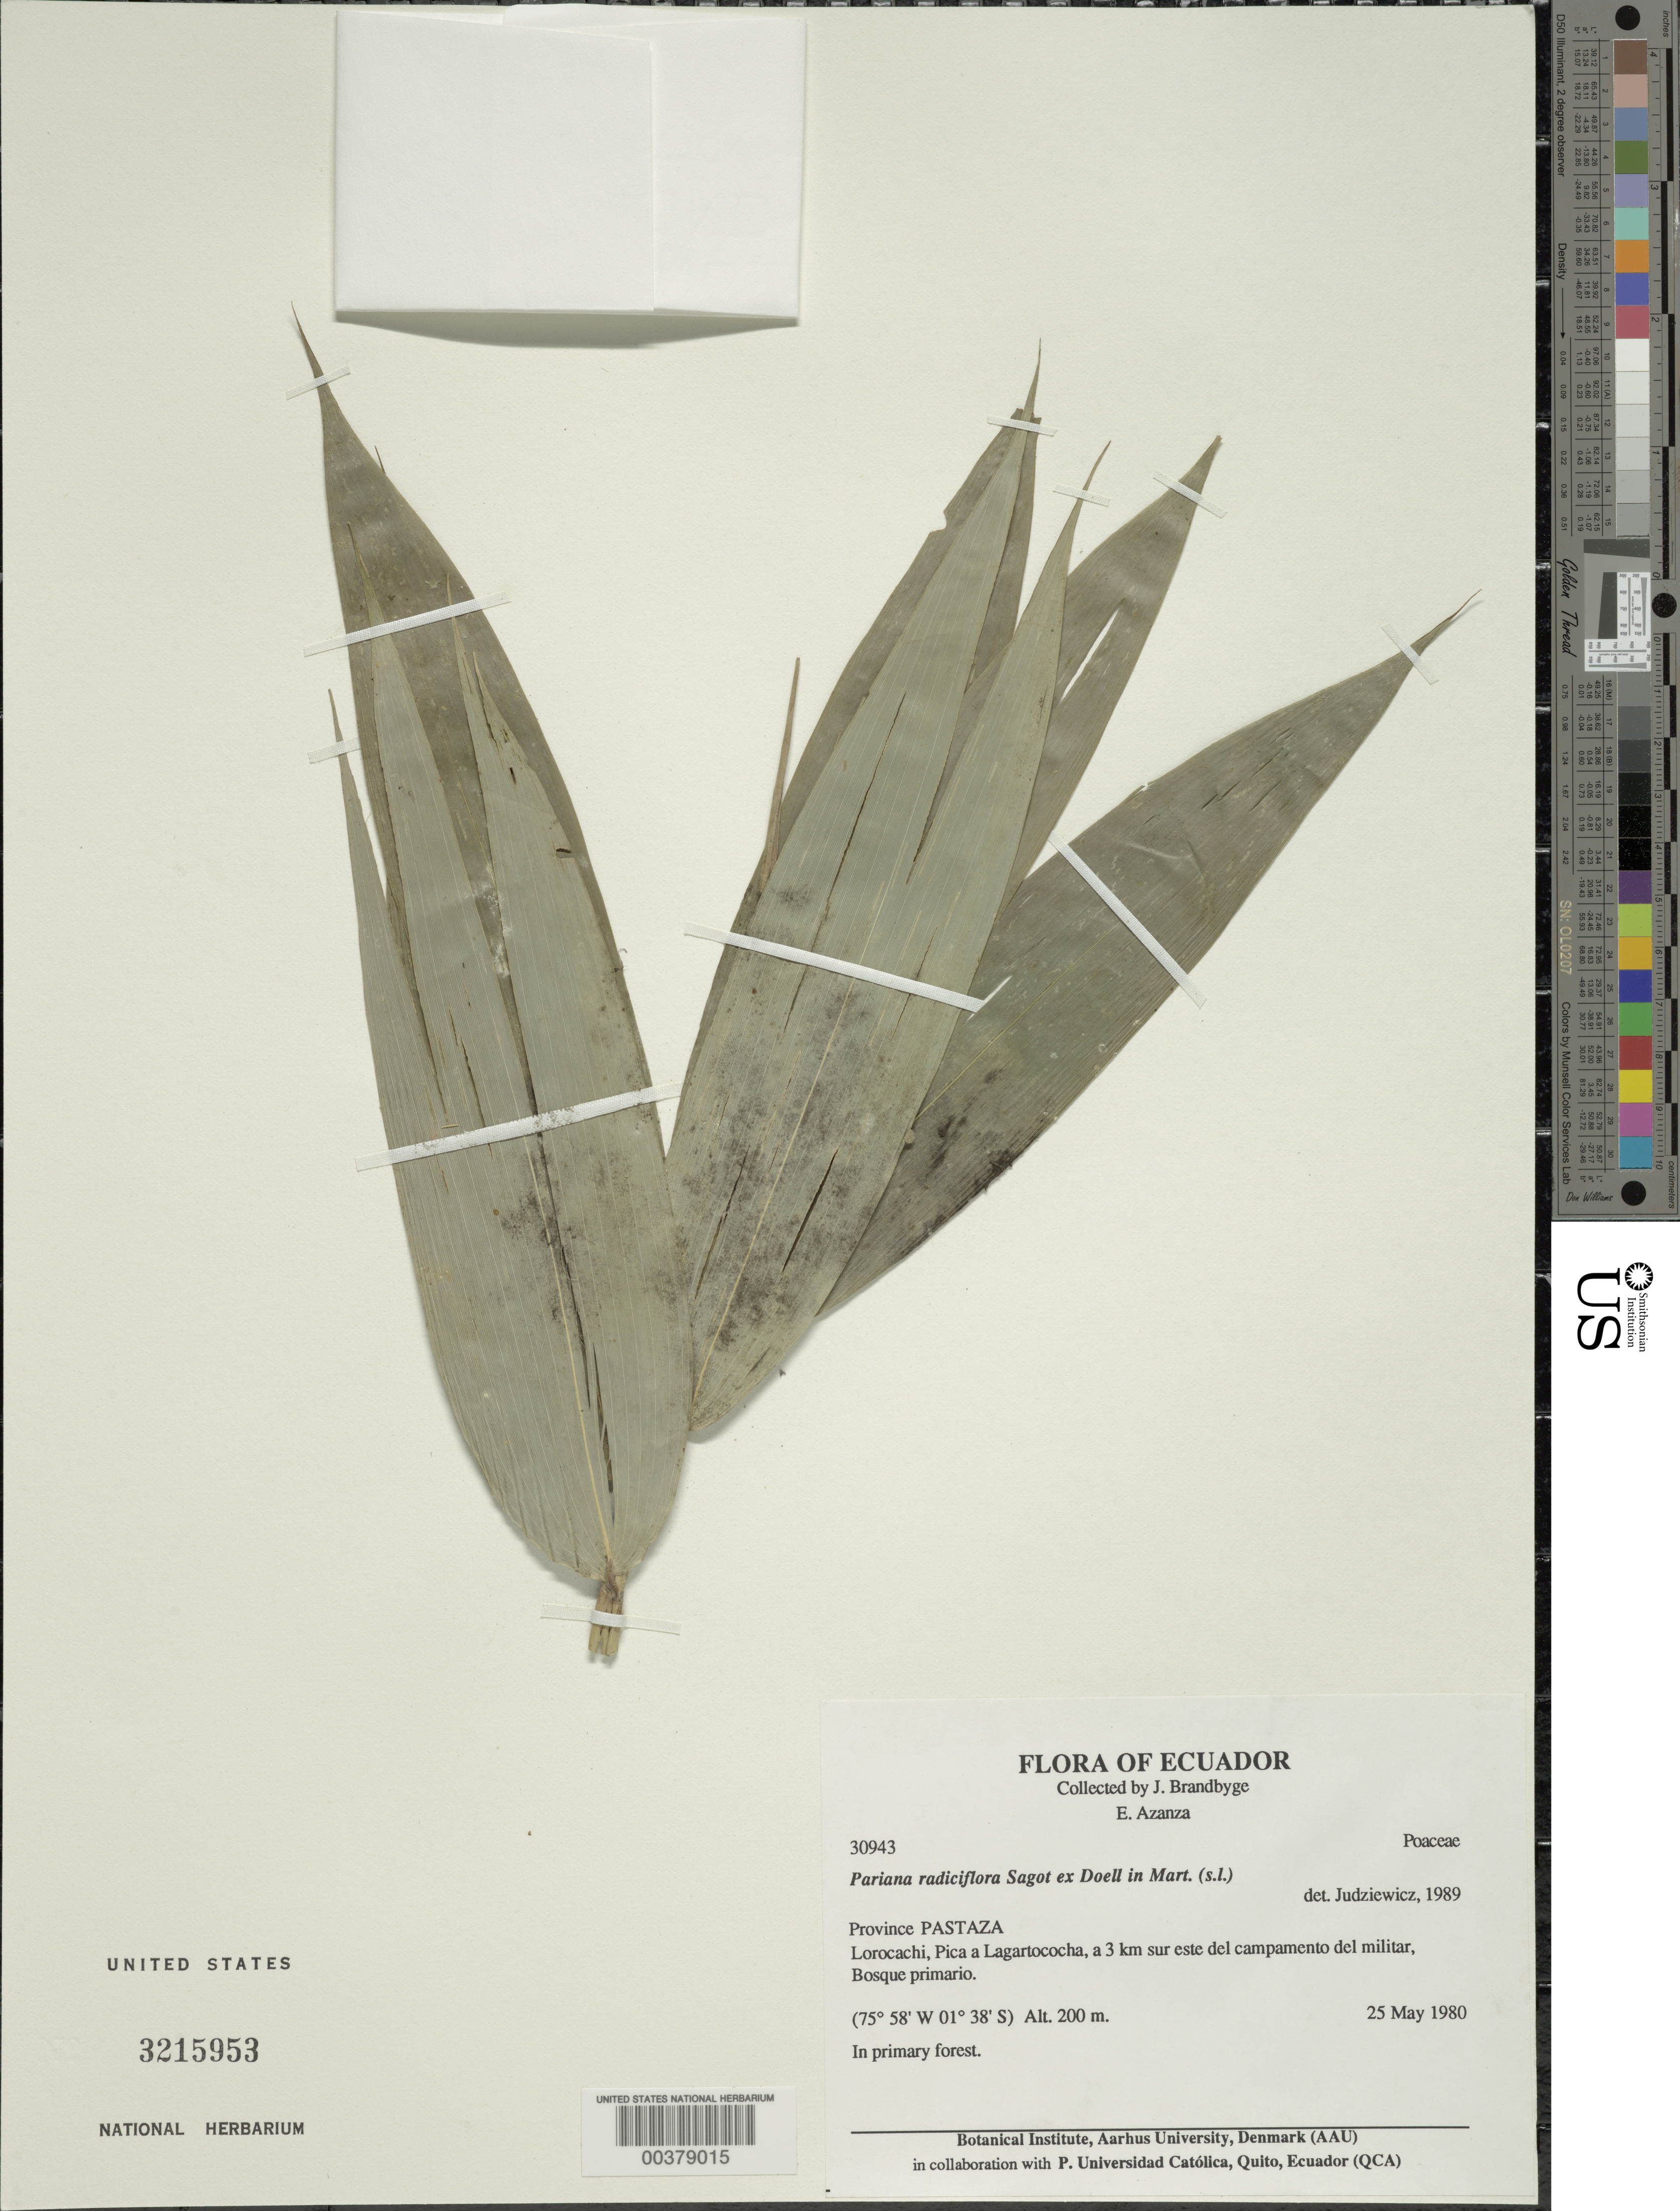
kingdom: Plantae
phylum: Tracheophyta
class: Liliopsida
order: Poales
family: Poaceae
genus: Pariana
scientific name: Pariana radiciflora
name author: Sagot ex Döll in Mart.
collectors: J. Brandbyge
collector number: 30943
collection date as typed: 25 May 1980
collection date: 1980-05-25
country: Ecuador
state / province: Pastaza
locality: Lorocachi, pica a lagartococha, a 3 km sure este del Campamento del miLitar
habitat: Bosque primario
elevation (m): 200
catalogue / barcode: US 3215953